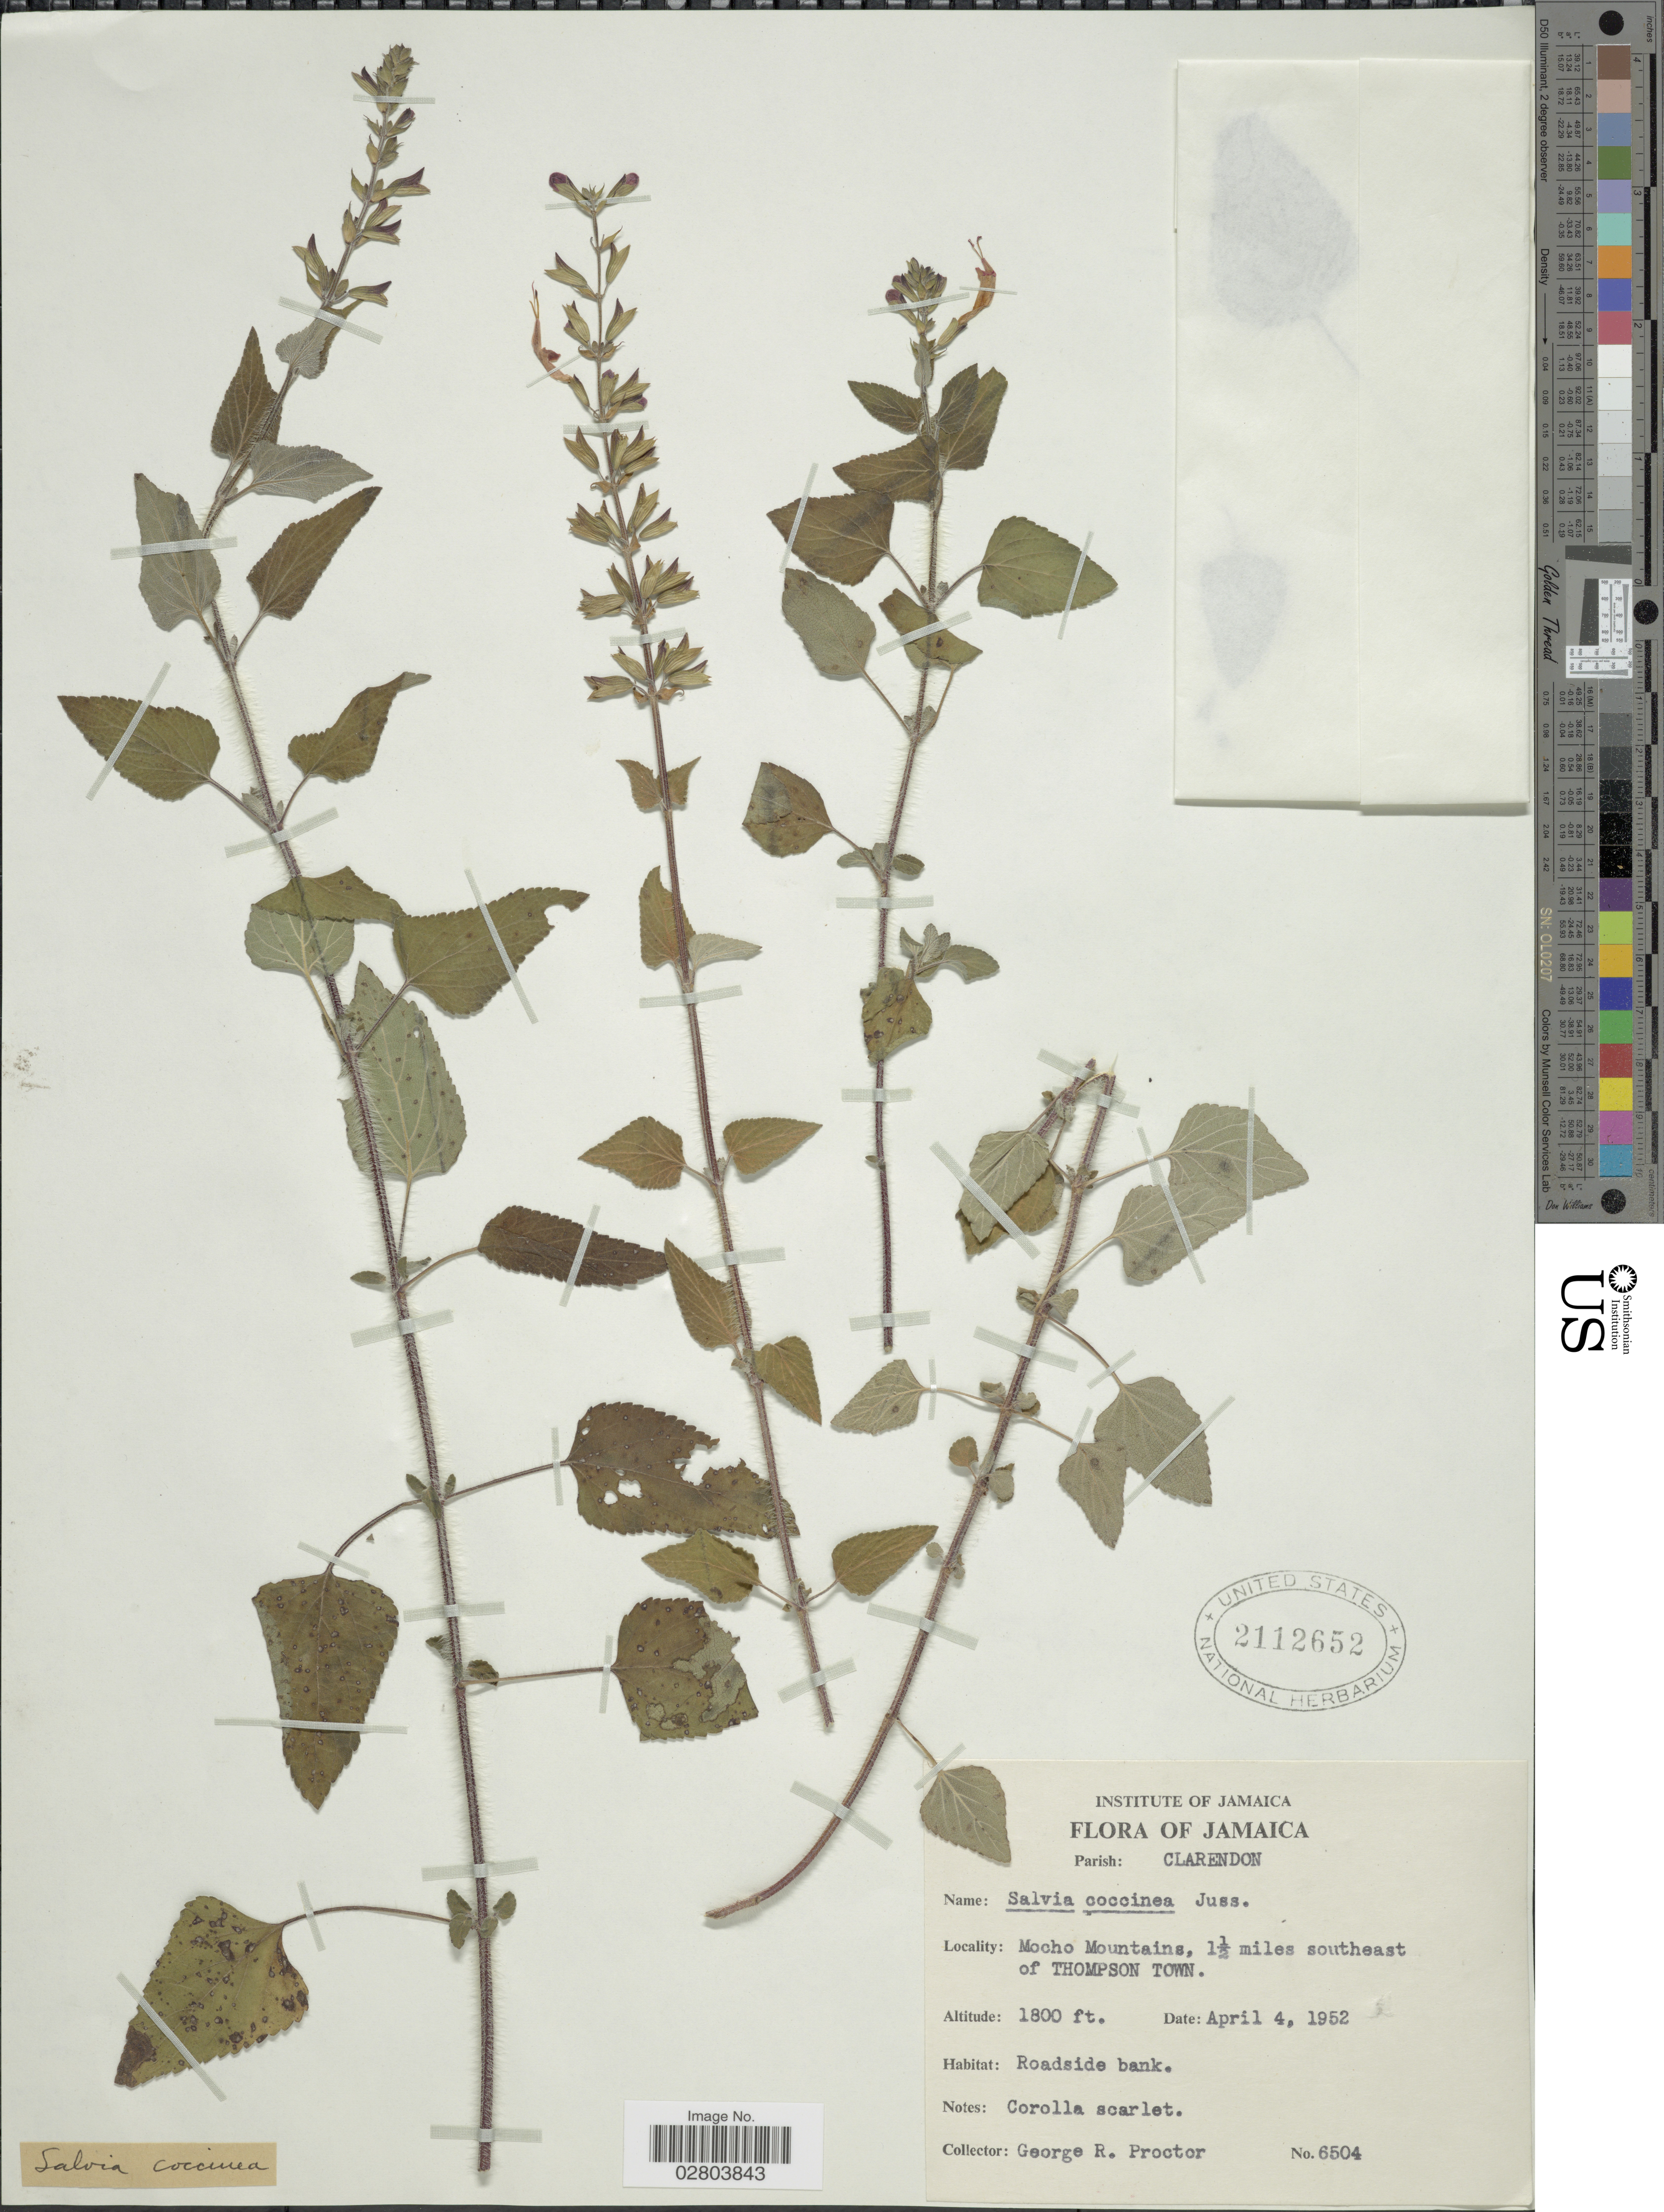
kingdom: Plantae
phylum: Tracheophyta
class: Magnoliopsida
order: Lamiales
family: Lamiaceae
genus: Salvia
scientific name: Salvia coccinea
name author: Etlinger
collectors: G. R. Proctor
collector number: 6504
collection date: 1952-04-04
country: Jamaica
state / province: Clarendon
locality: Parish: Clarendon. Mocho Mountains. 1½ miles southeast of Thompson Town.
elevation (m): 549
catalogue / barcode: US 2112652